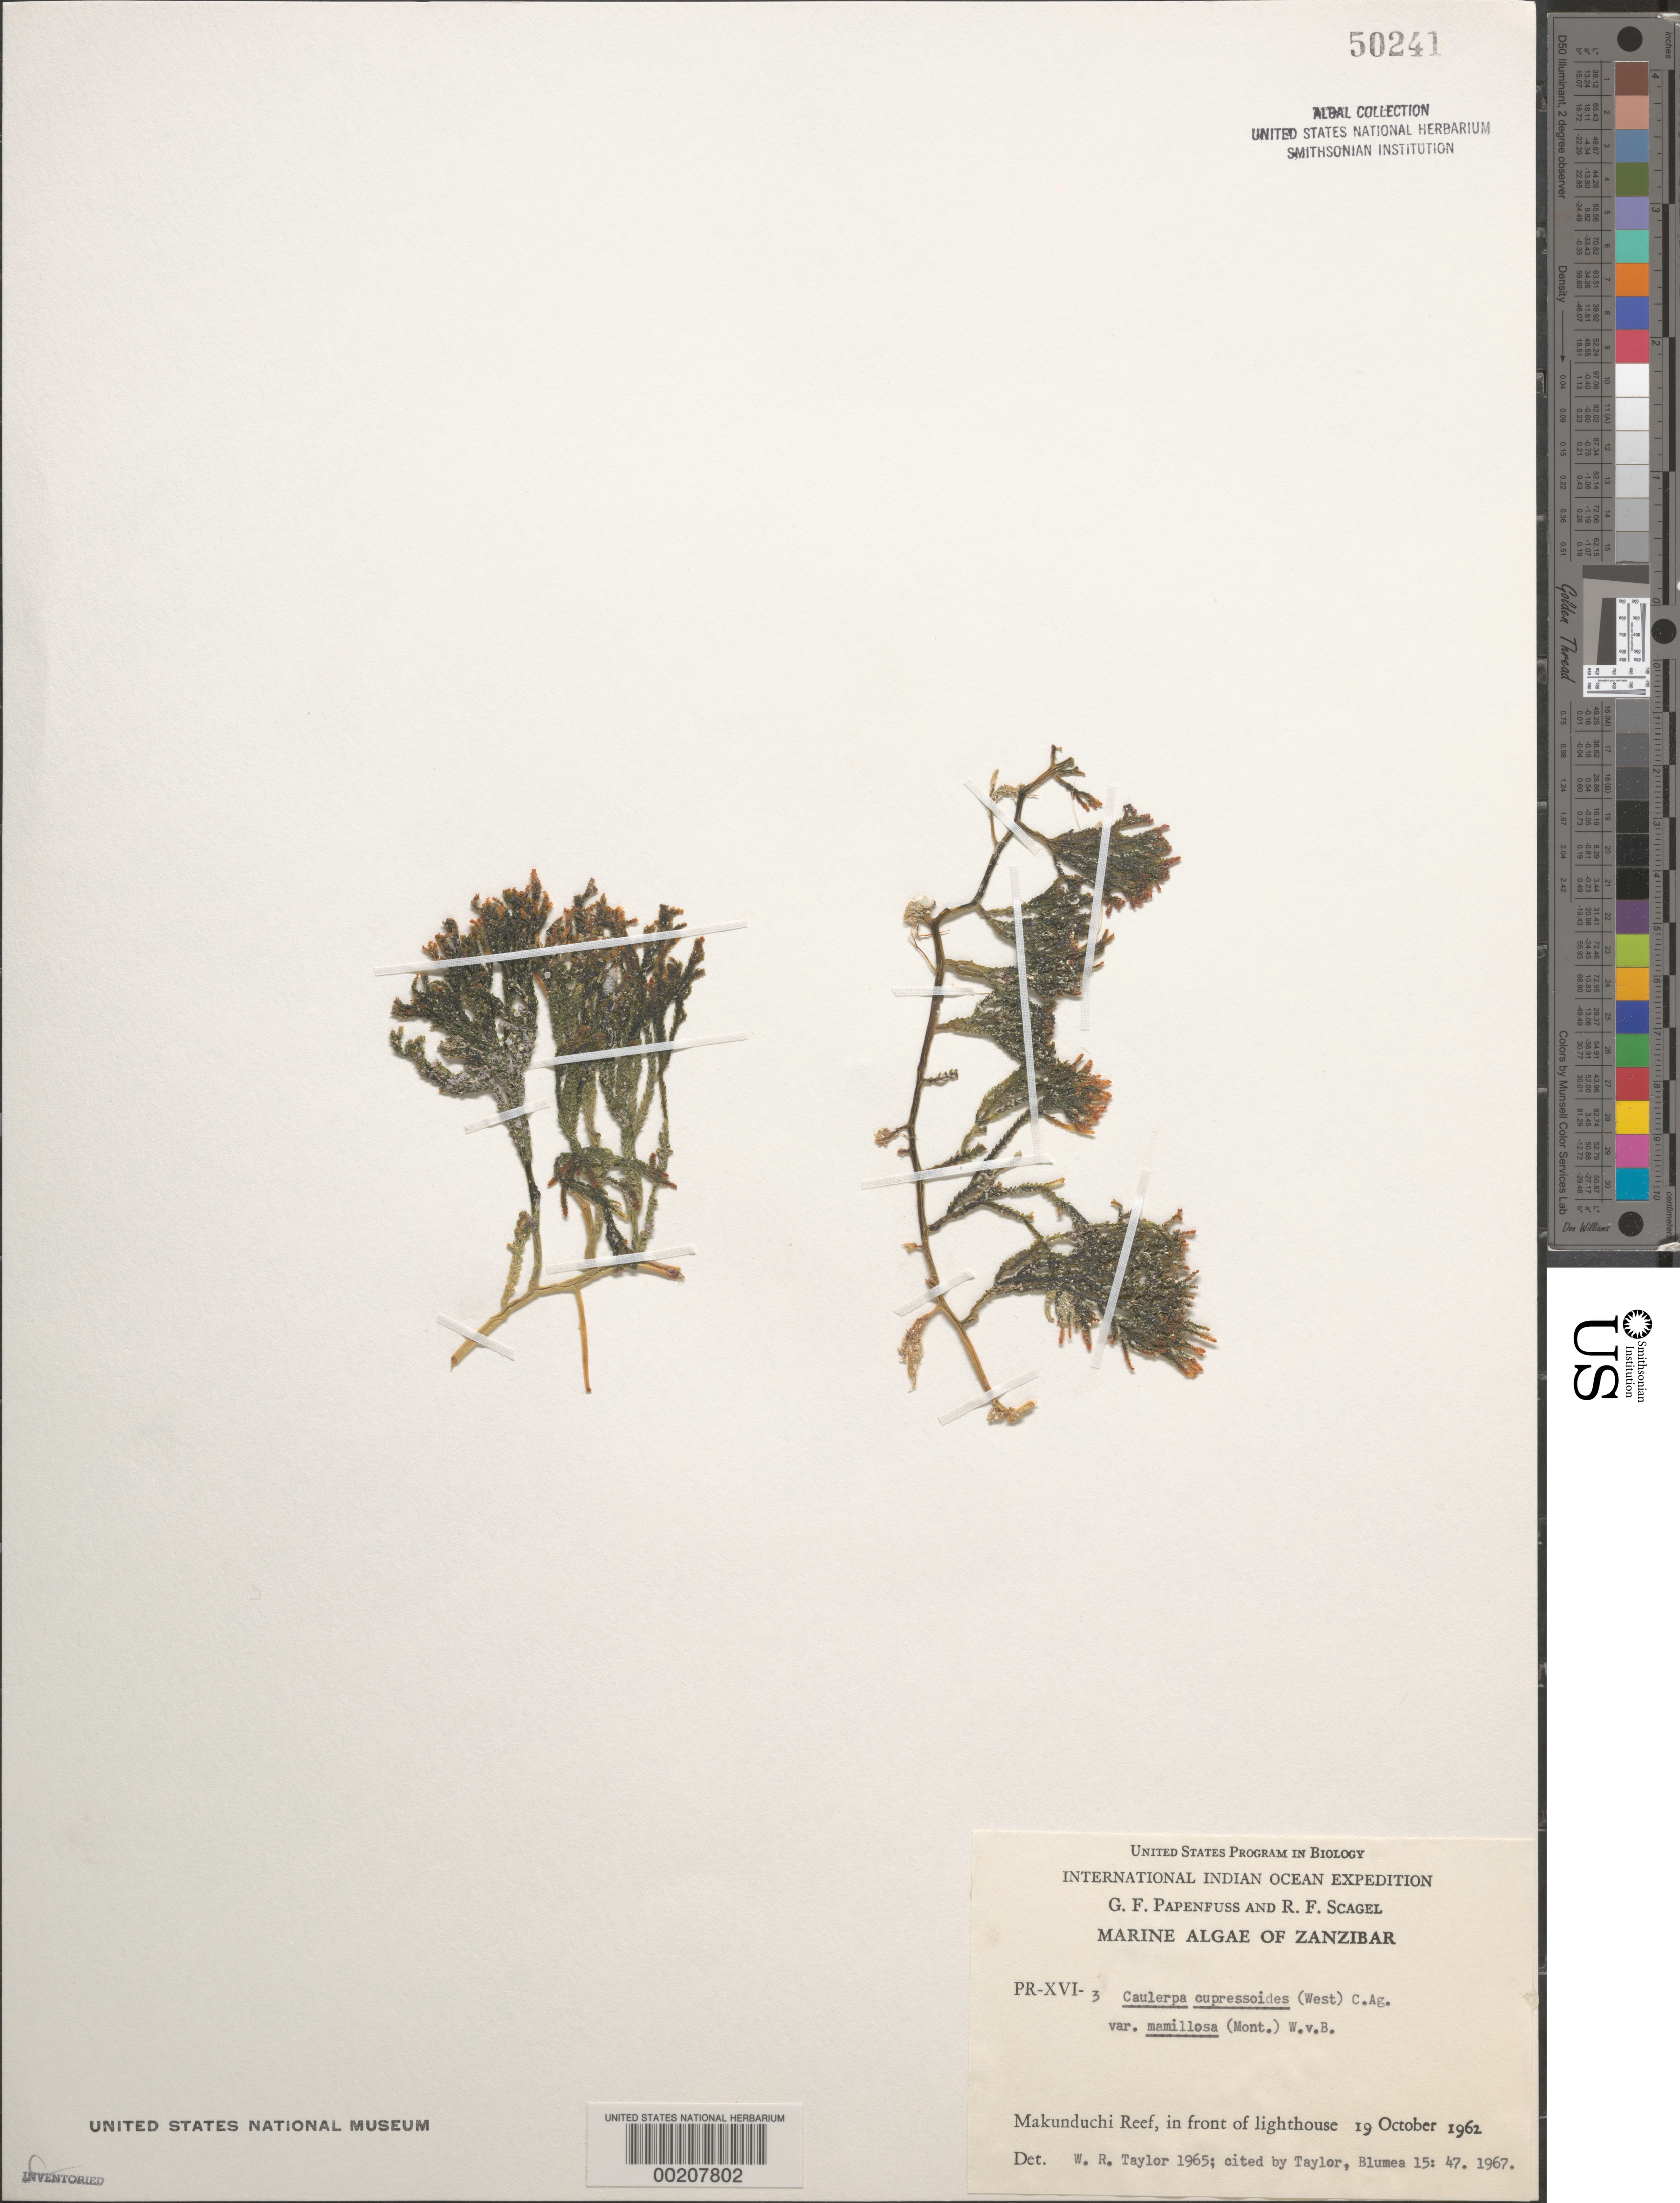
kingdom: Plantae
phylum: Chlorophyta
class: Ulvophyceae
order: Bryopsidales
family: Caulerpaceae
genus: Caulerpa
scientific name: Caulerpa cupressoides var. mamillosa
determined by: Taylor, William R.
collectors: G. Papenfuss & R. F. Scagel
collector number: PR-XVI-3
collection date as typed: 19 Oct 1962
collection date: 1962-10-19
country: Tanzania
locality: Makunduchi reef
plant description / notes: International Indian Ocean Expedition, 1962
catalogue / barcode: US 50241